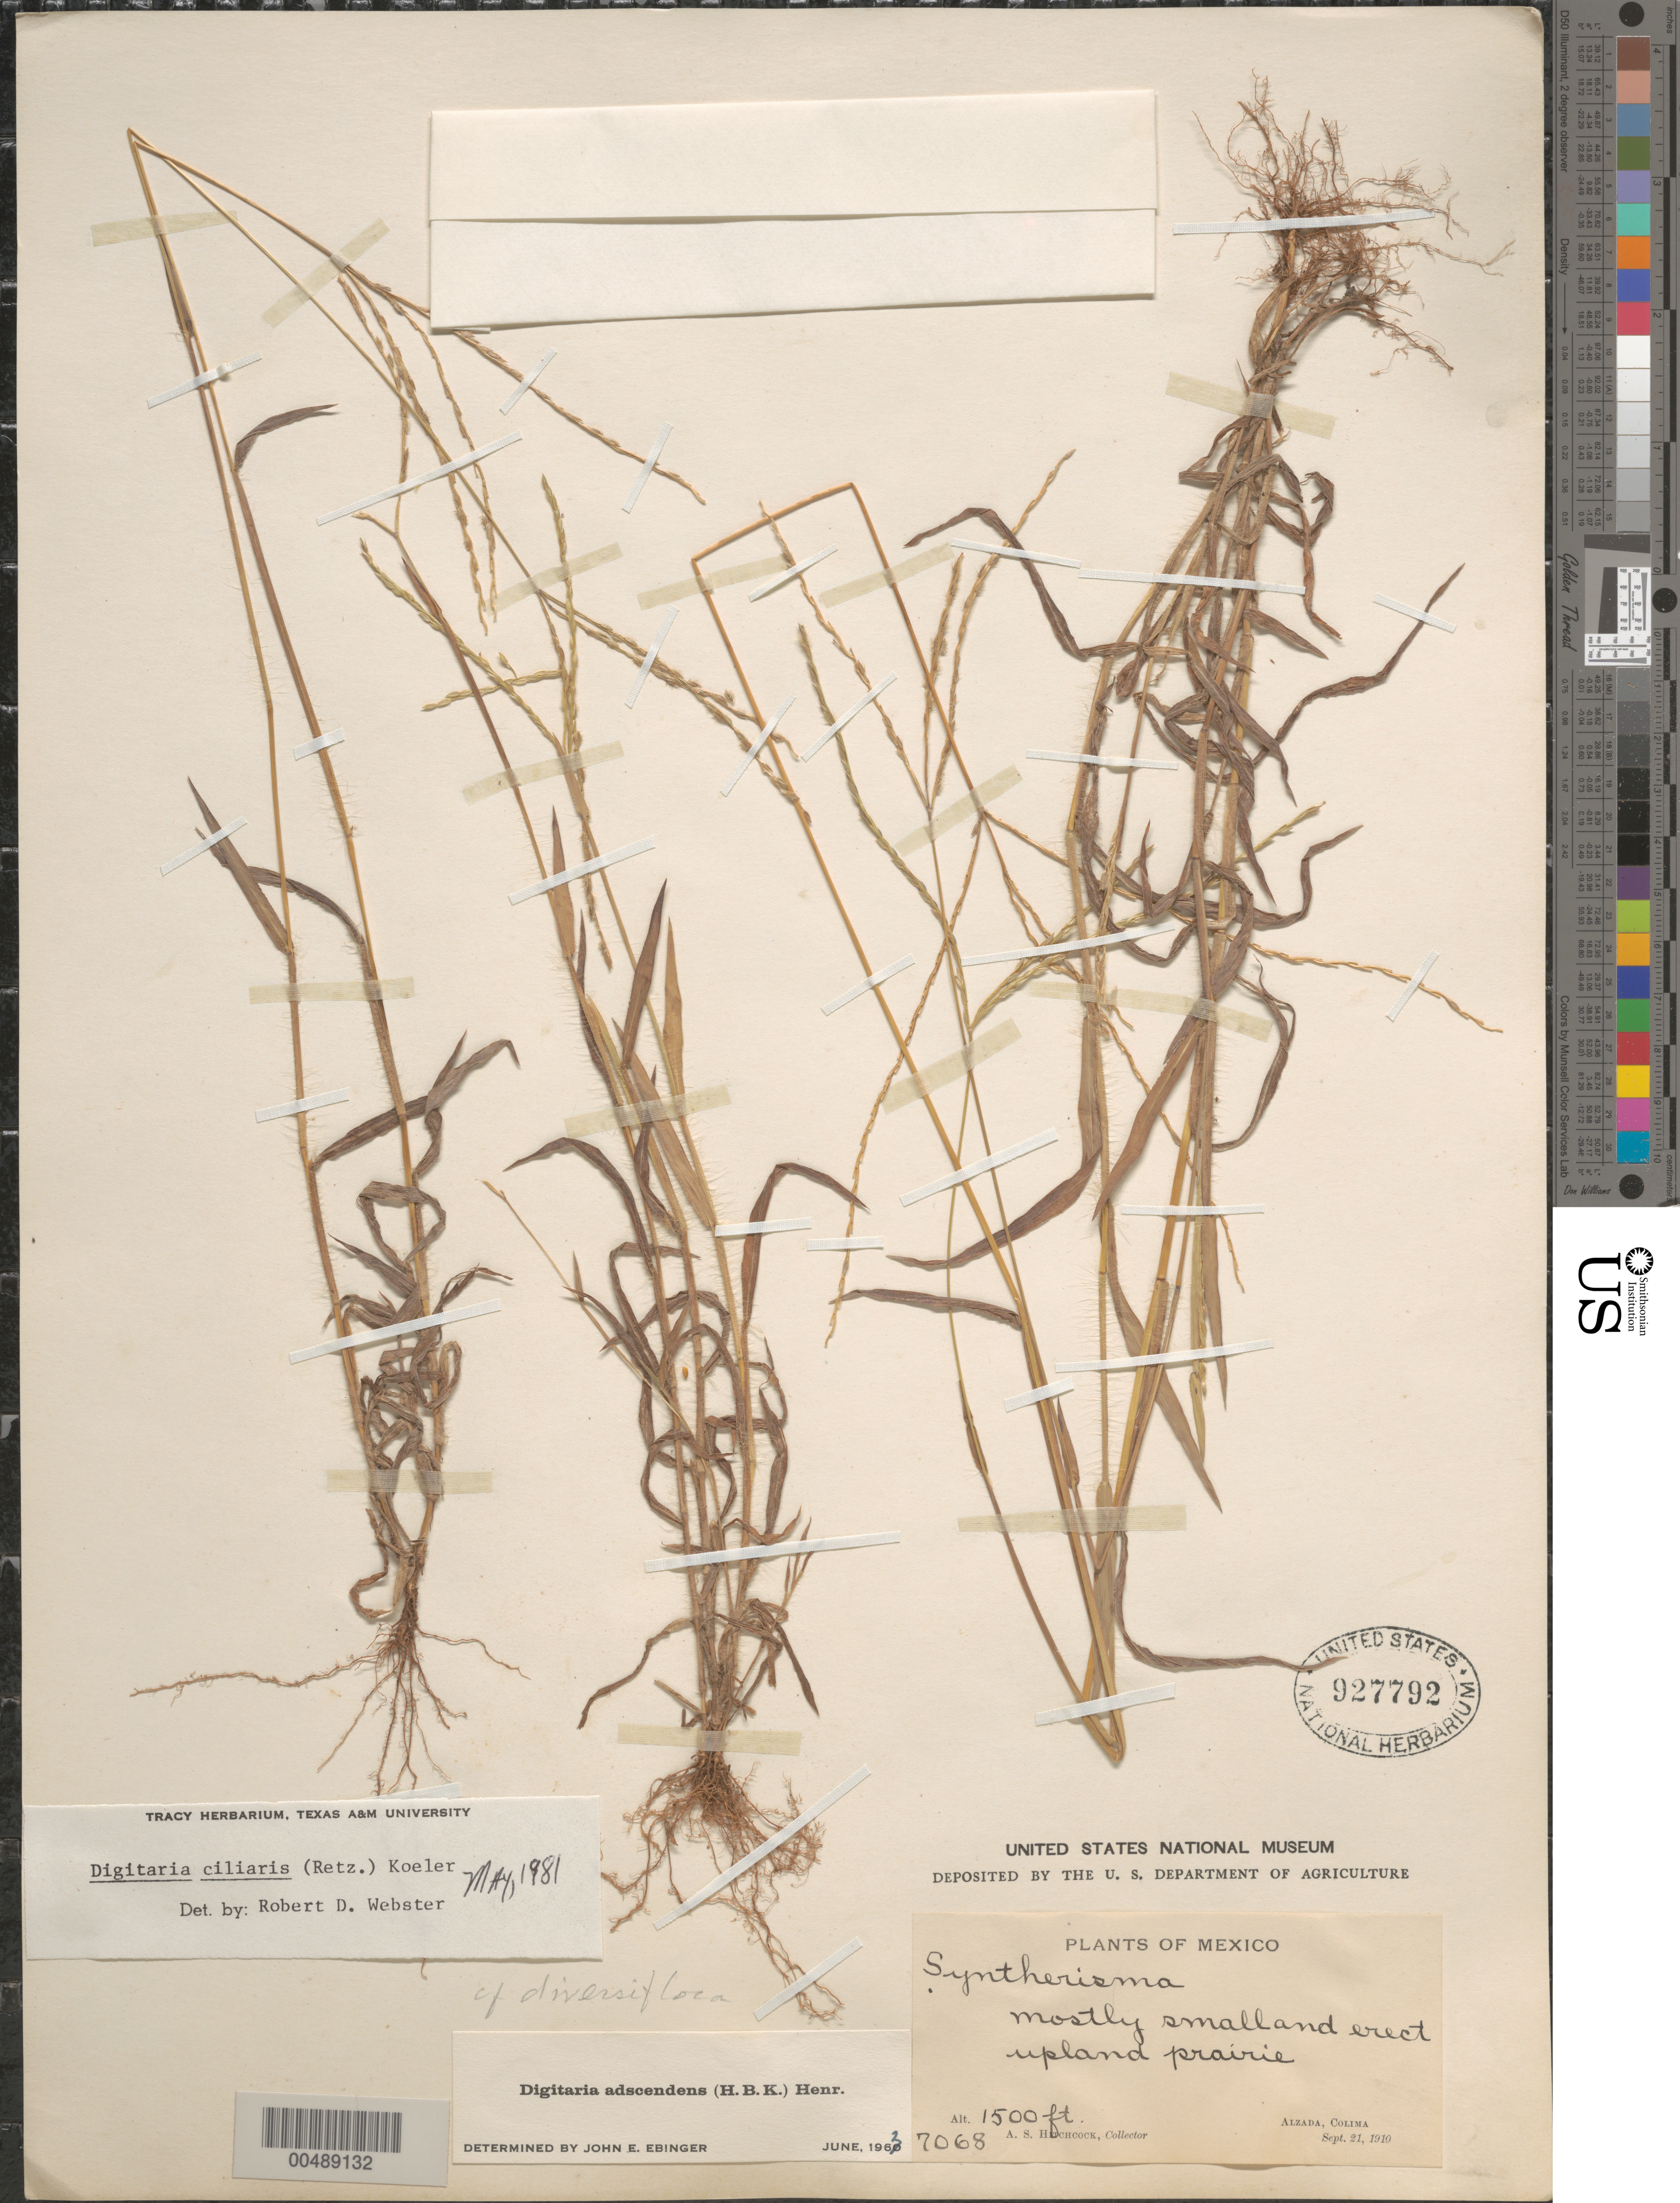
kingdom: Plantae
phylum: Tracheophyta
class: Liliopsida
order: Poales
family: Poaceae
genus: Digitaria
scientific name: Digitaria ciliaris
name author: (Retz.) Koeler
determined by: Webster, Robert D.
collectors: A. S. Hitchcock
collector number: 7068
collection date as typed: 21 Sep 1910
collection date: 1910-09-21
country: Mexico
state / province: Colima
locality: Alzada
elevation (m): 457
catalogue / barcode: US 927792